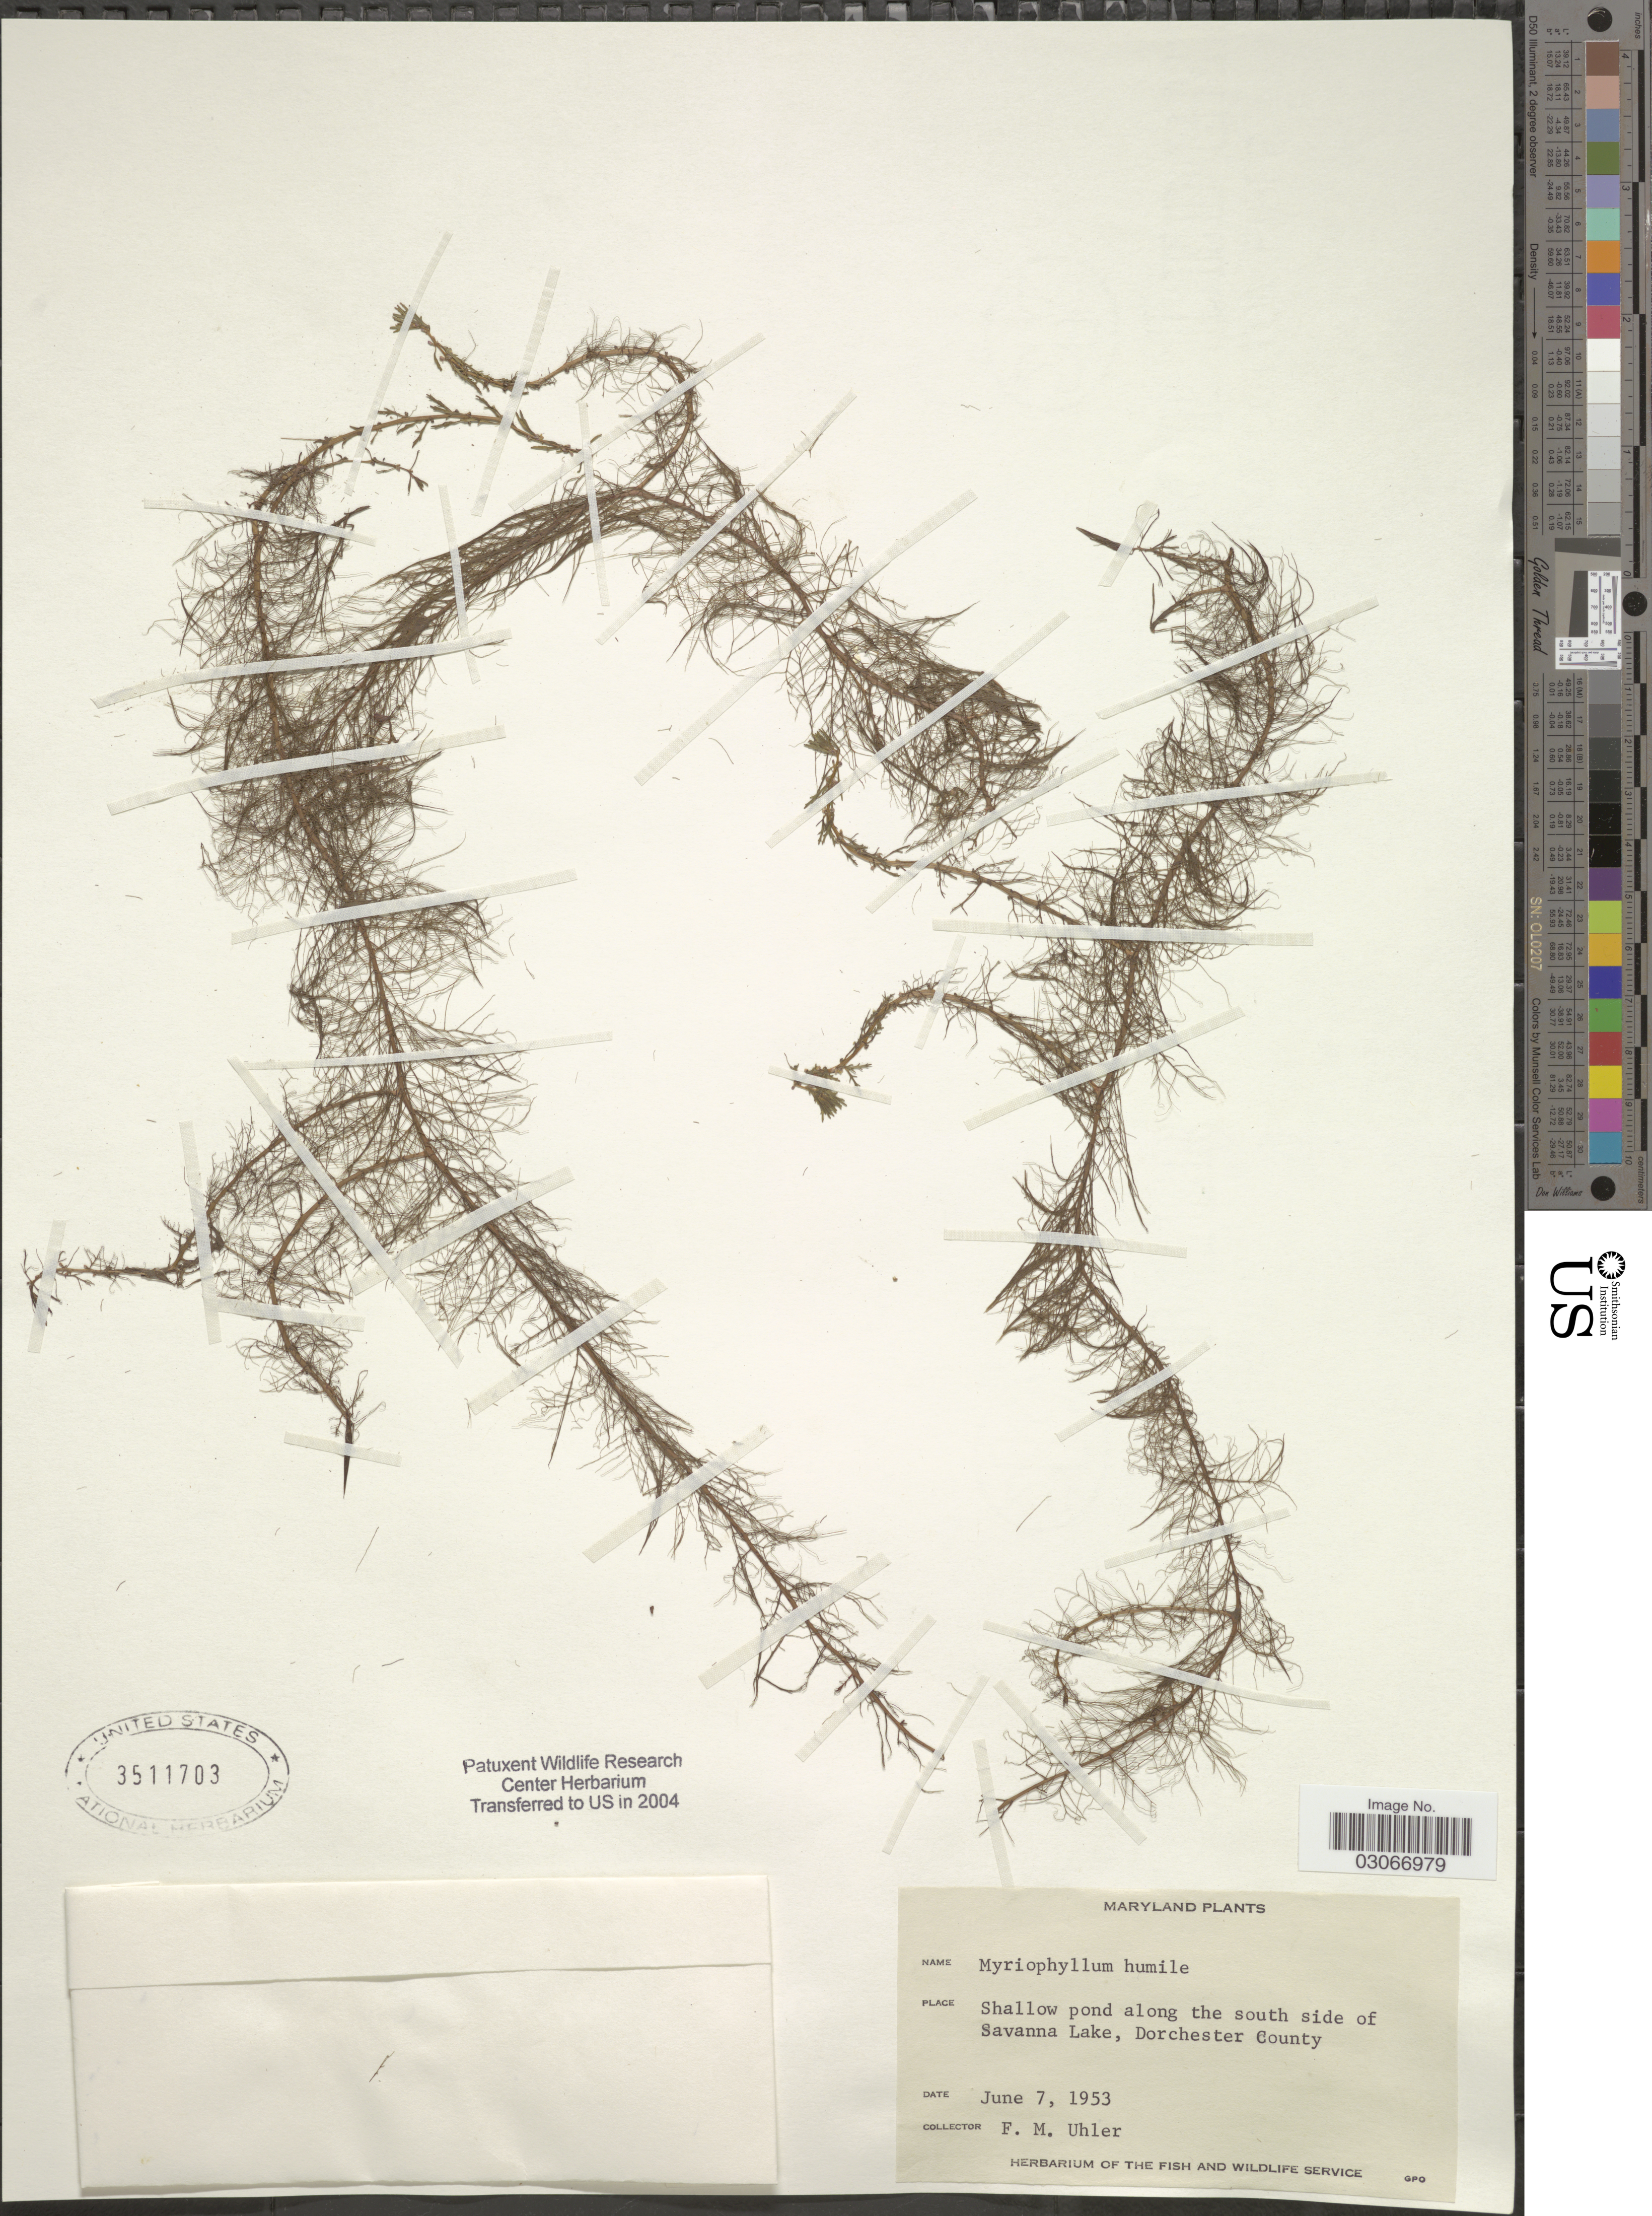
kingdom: Plantae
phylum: Tracheophyta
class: Magnoliopsida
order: Saxifragales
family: Haloragaceae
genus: Myriophyllum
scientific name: Myriophyllum humile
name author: (Raf.) Morong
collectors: F. M. Uhler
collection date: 1953-06-07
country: United States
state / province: Maryland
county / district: Dorchester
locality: Shallow pond along the south side of Savanna Lake, Dorchester County.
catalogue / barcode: US 3511703